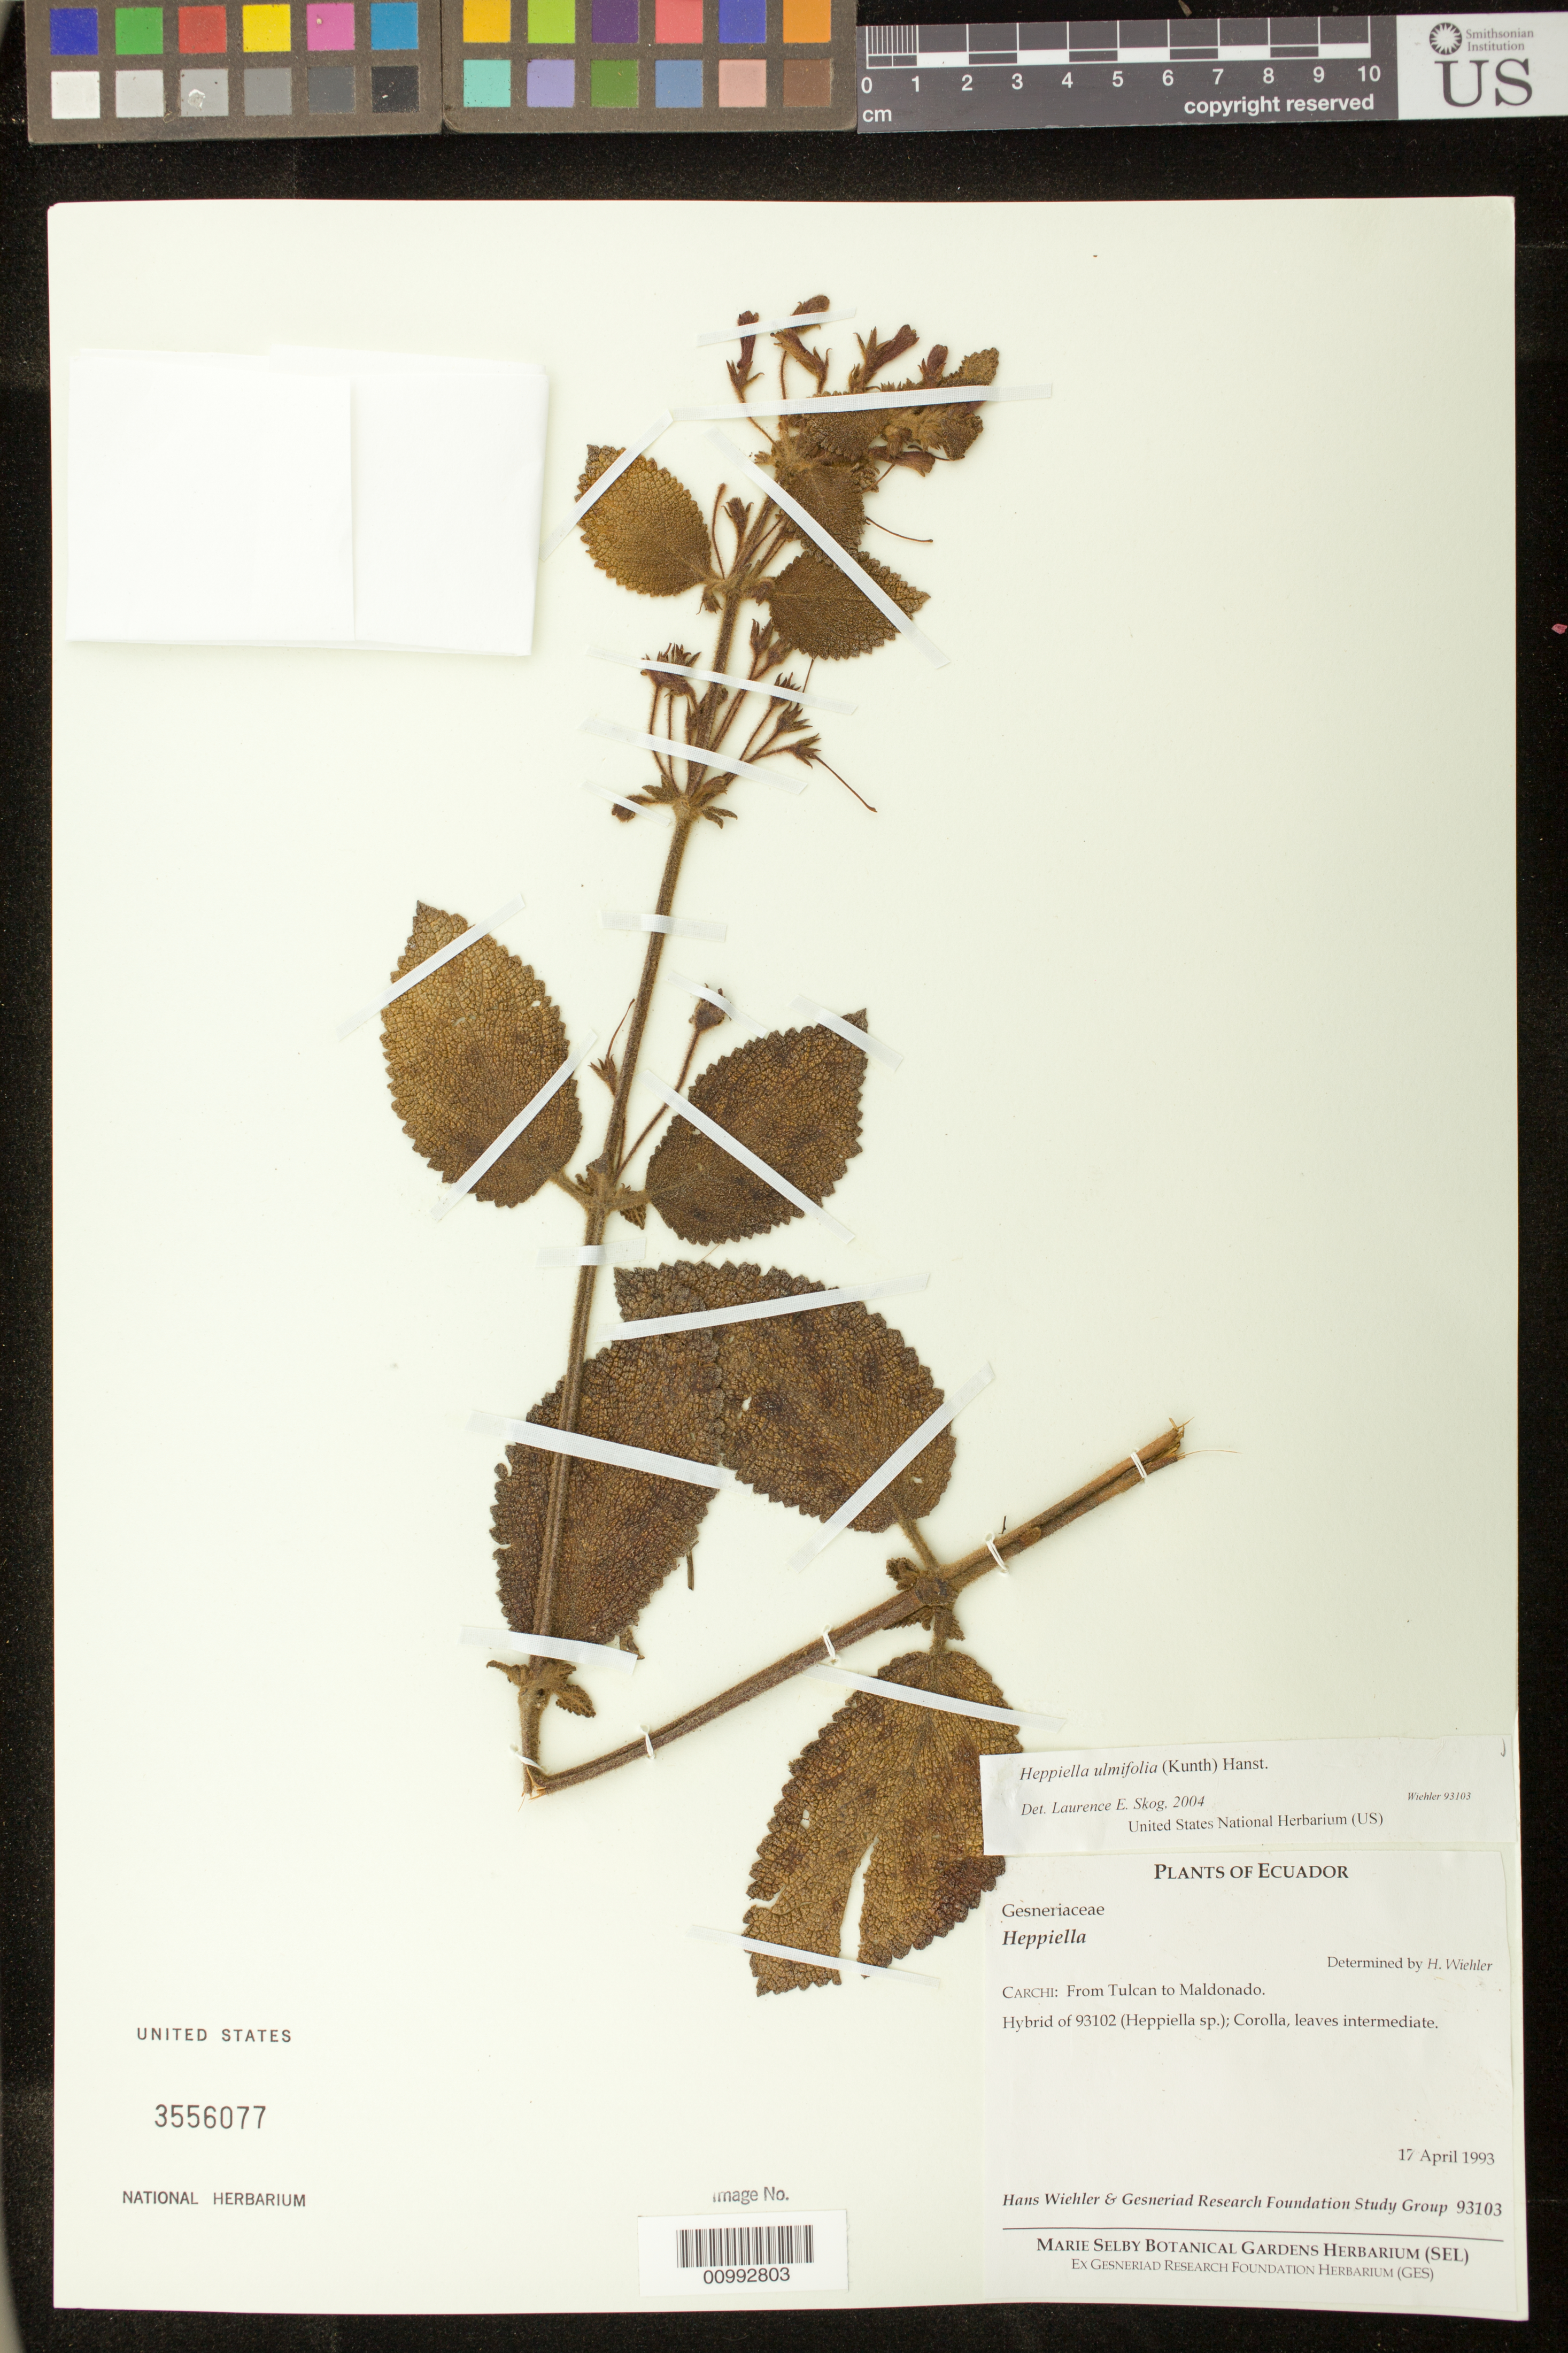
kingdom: Plantae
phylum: Tracheophyta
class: Magnoliopsida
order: Lamiales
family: Gesneriaceae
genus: Heppiella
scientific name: Heppiella ulmifolia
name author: (Kunth) Hanst.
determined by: Skog, Laurence E.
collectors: H. J. Wiehler & GRF Study Group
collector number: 93103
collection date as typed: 17 Apr 1993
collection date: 1993-04-17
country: Ecuador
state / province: Carchi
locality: Carchi: from Tulcan to Maldonado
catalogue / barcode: US 3556077